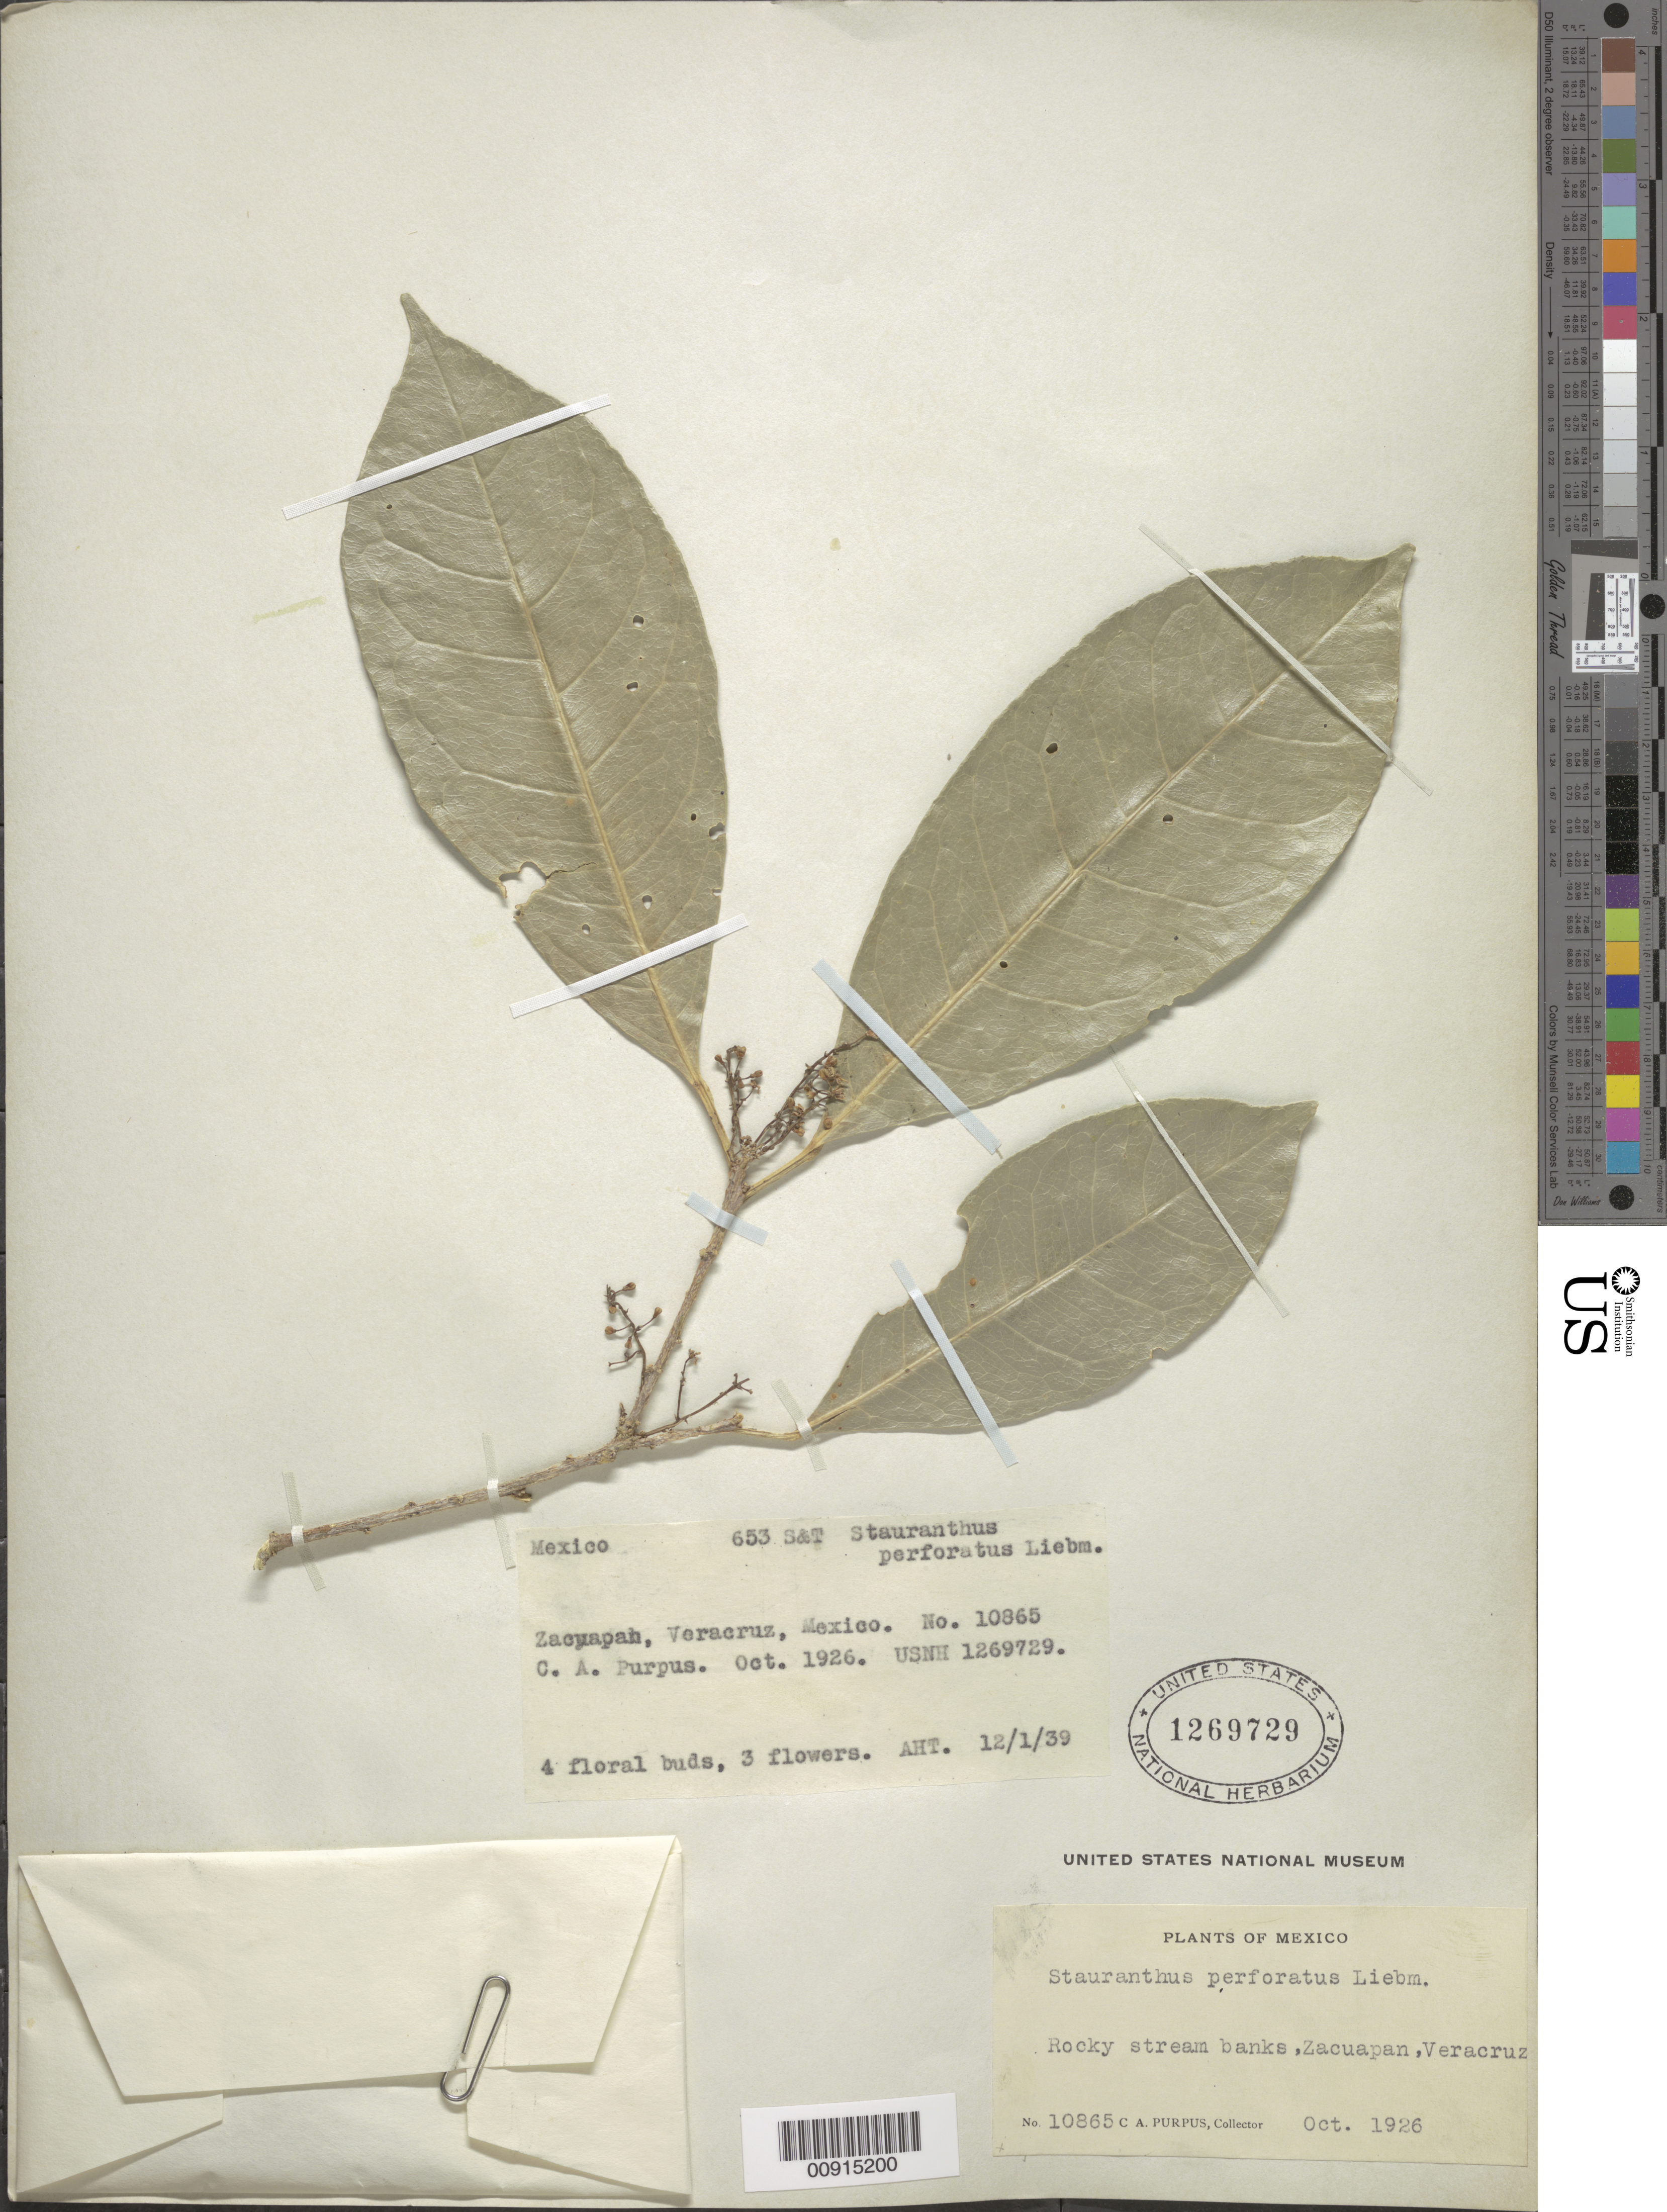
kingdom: Plantae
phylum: Tracheophyta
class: Magnoliopsida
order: Sapindales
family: Rutaceae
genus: Stauranthus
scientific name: Stauranthus perforatus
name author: Liebm.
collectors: C. A. Purpus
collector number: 10865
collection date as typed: Oct 1926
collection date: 1926-10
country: Mexico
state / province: Veracruz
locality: Zacuapan, Veracruz.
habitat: Rocky stream banks.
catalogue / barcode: US 1269729